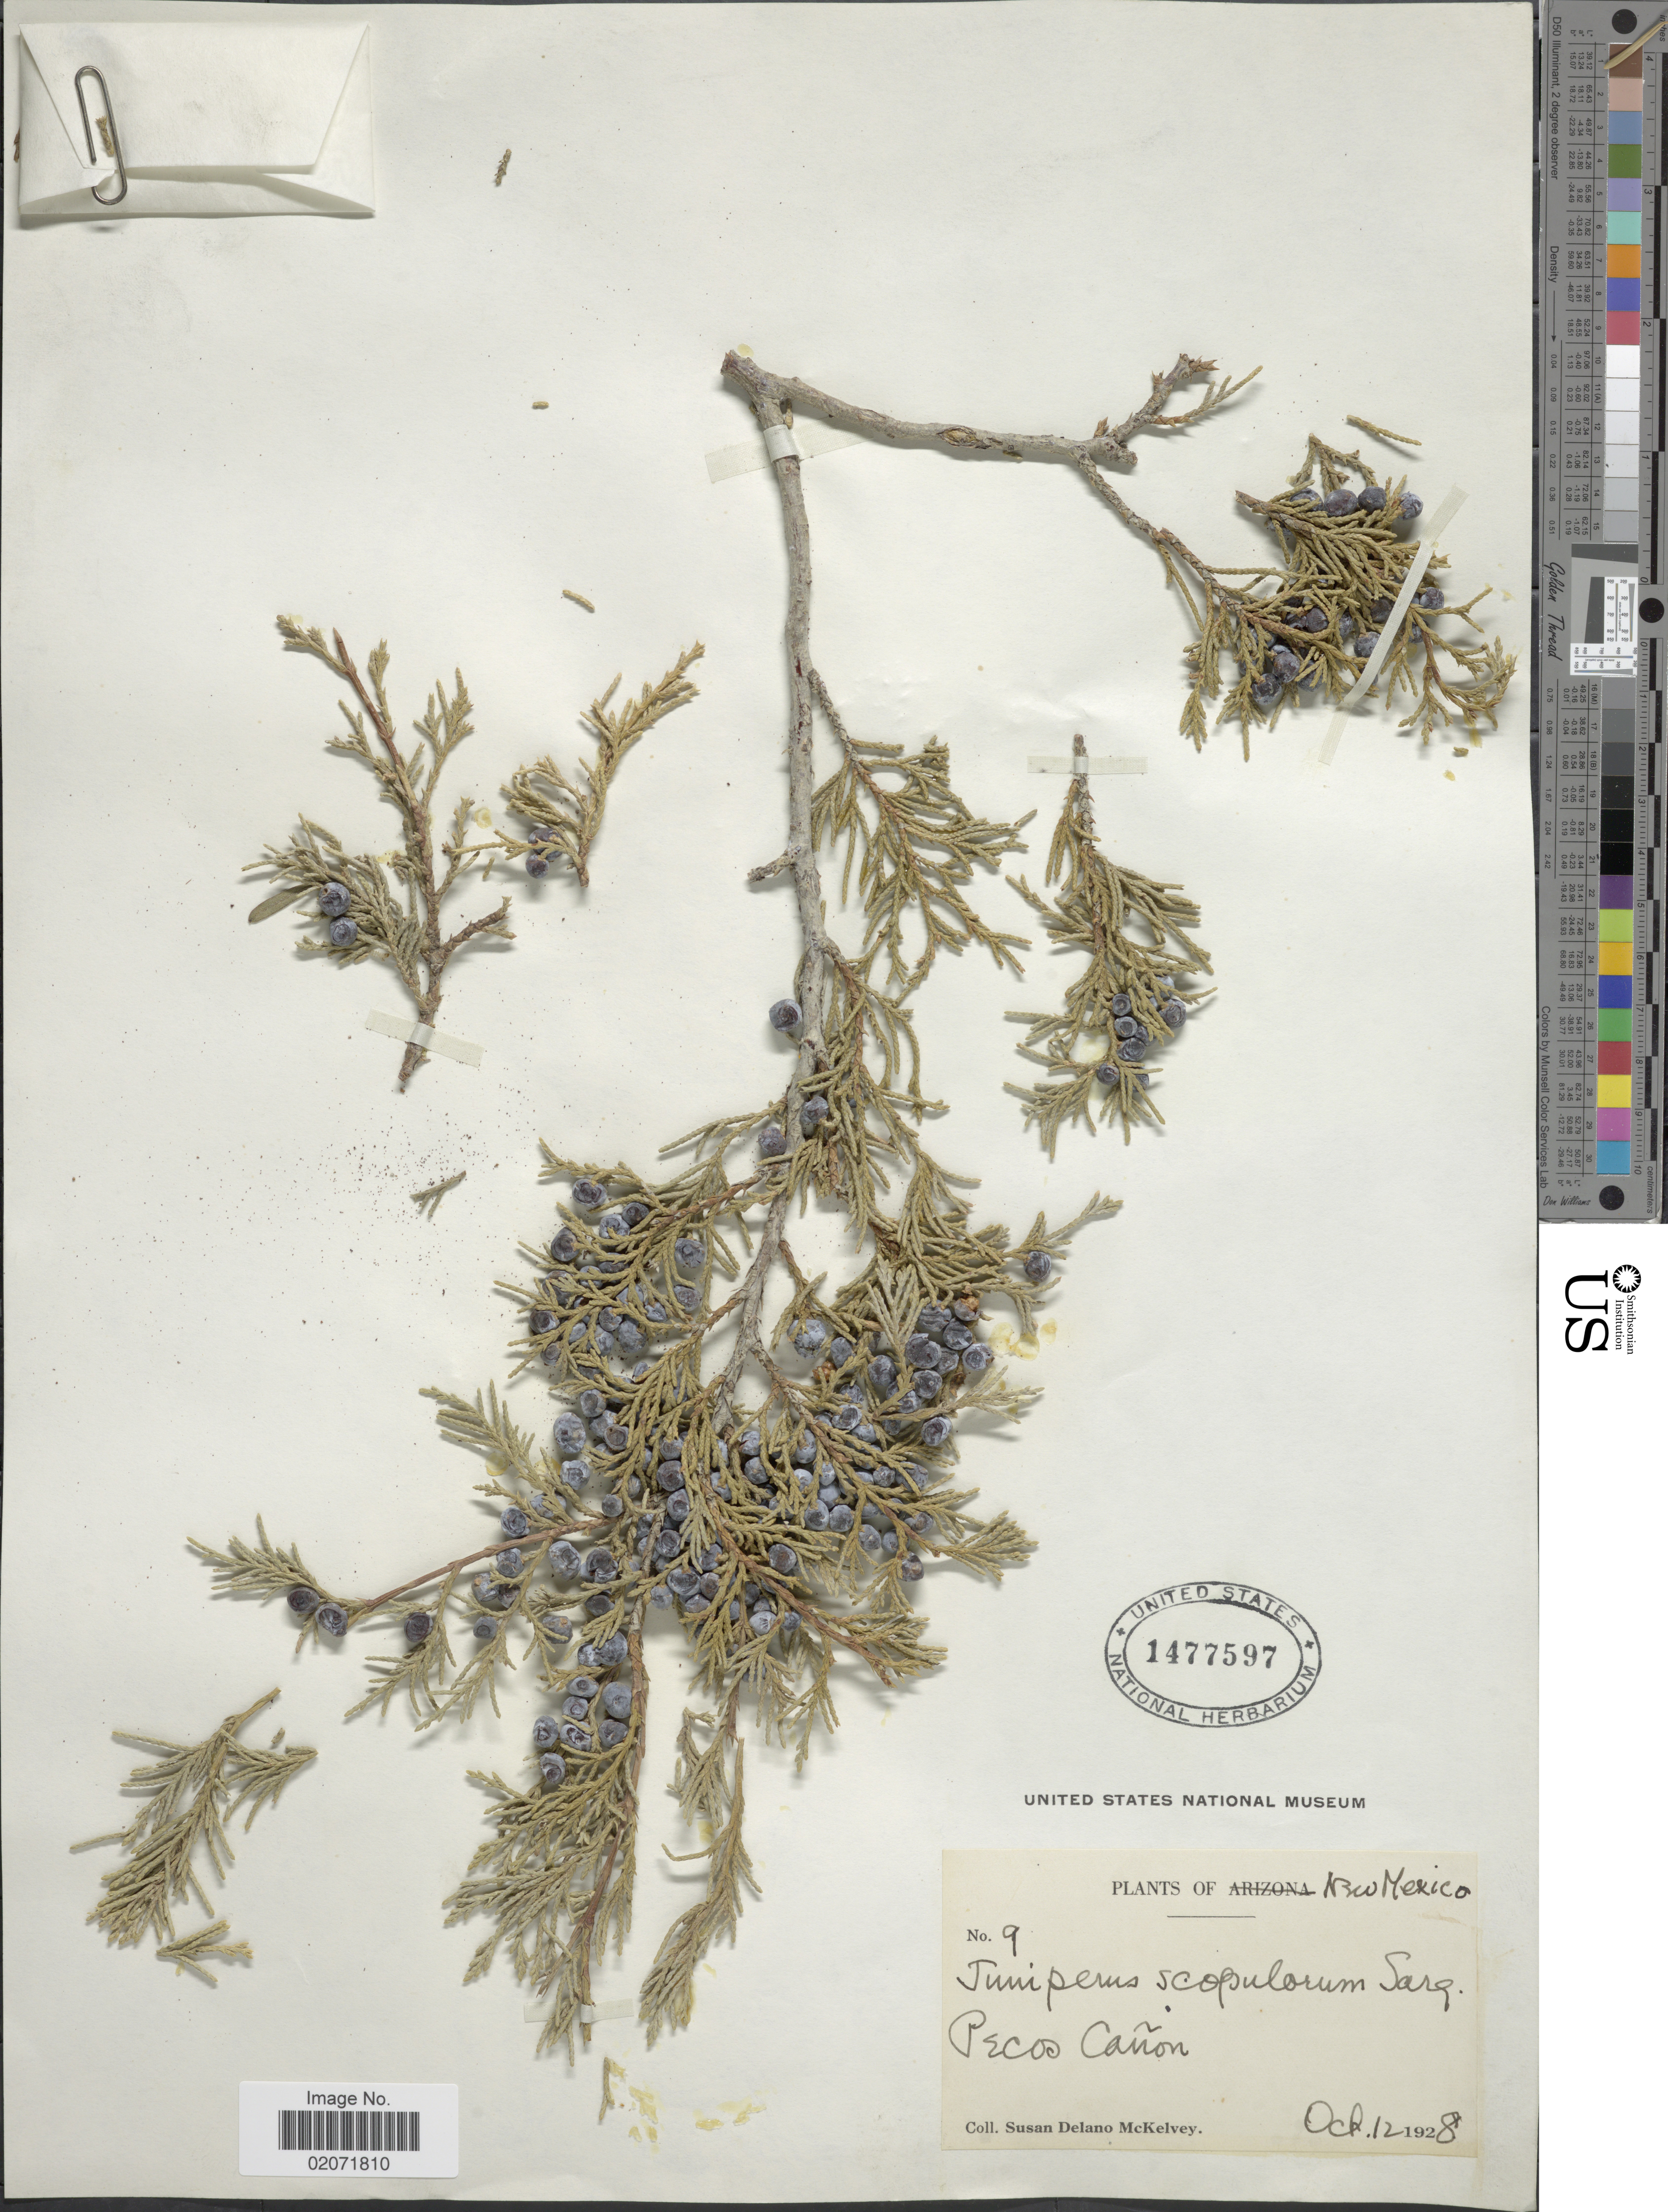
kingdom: Plantae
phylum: Tracheophyta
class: Pinopsida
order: Pinales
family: Cupressaceae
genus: Juniperus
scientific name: Juniperus scopulorum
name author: Sarg.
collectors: S. A. McKelvey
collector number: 9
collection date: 1928-10-12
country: United States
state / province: New Mexico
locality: Pecos Cañon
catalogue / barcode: US 1477597